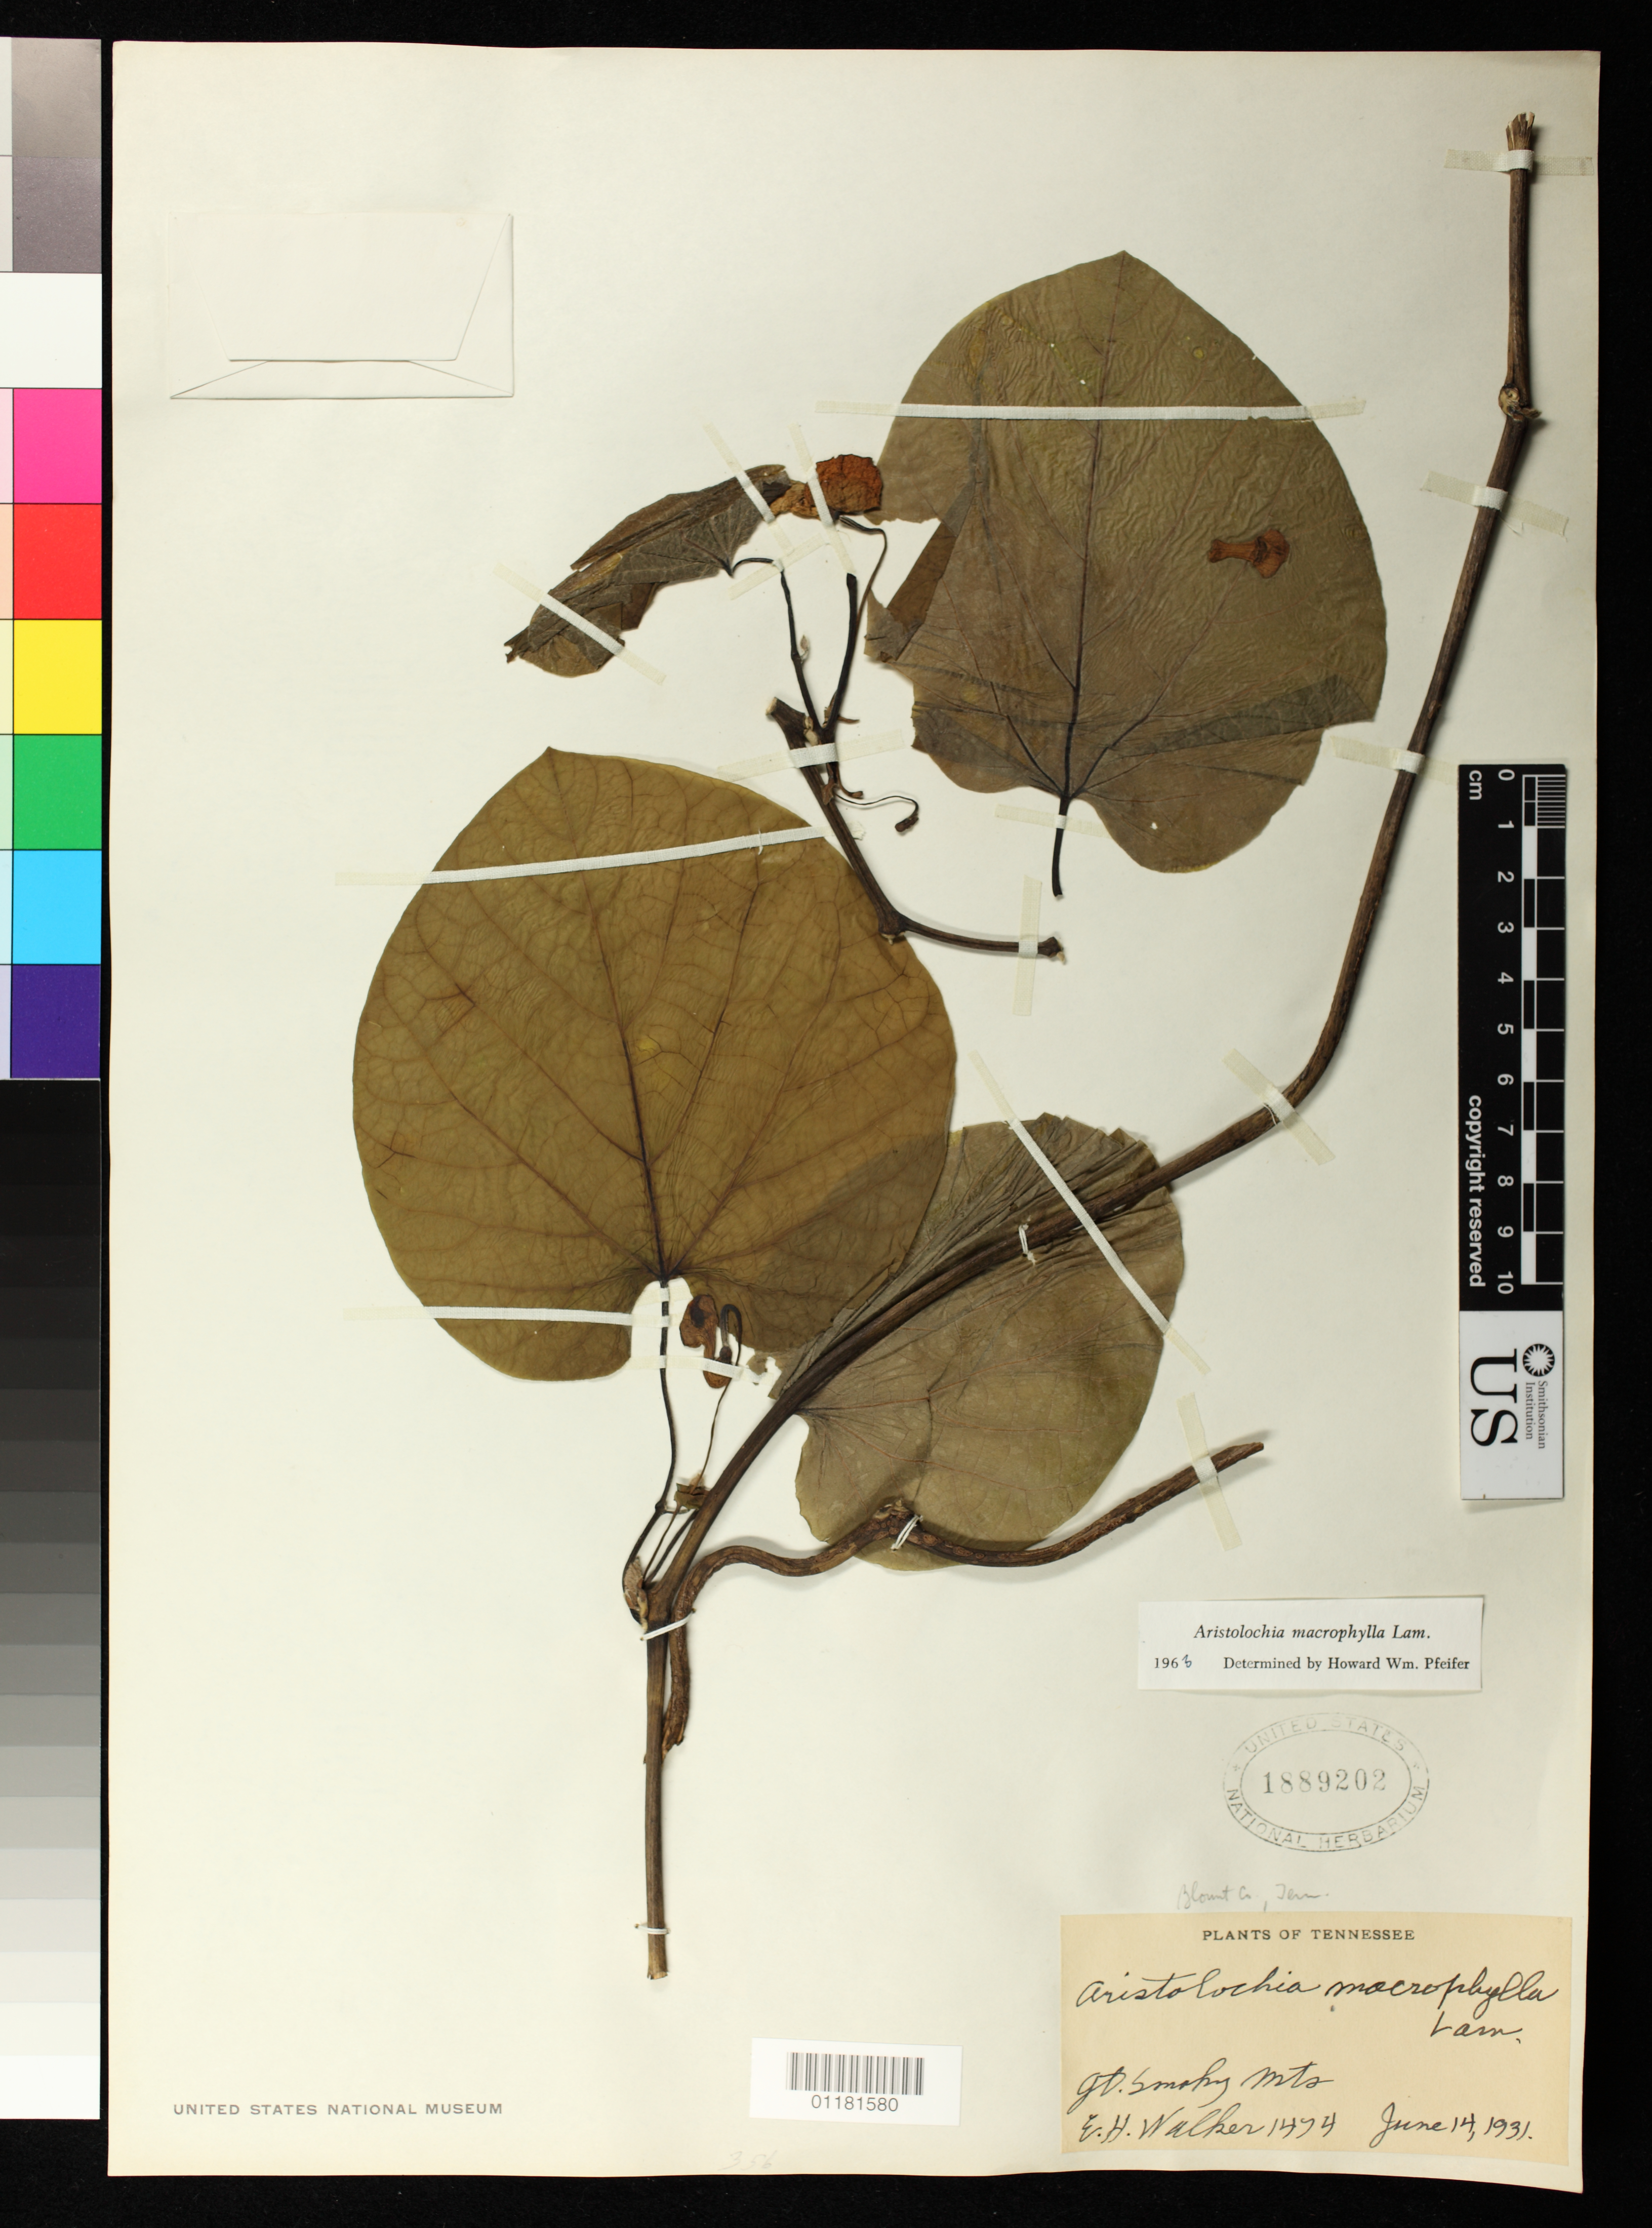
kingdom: Plantae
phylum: Tracheophyta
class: Magnoliopsida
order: Piperales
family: Aristolochiaceae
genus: Aristolochia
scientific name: Aristolochia macrophylla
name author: Lam.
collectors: E. H. Walker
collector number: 1474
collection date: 1931-06-14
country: United States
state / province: Tennessee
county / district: Blount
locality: Great Smoky Mountains, Blount County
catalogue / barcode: US 1889202